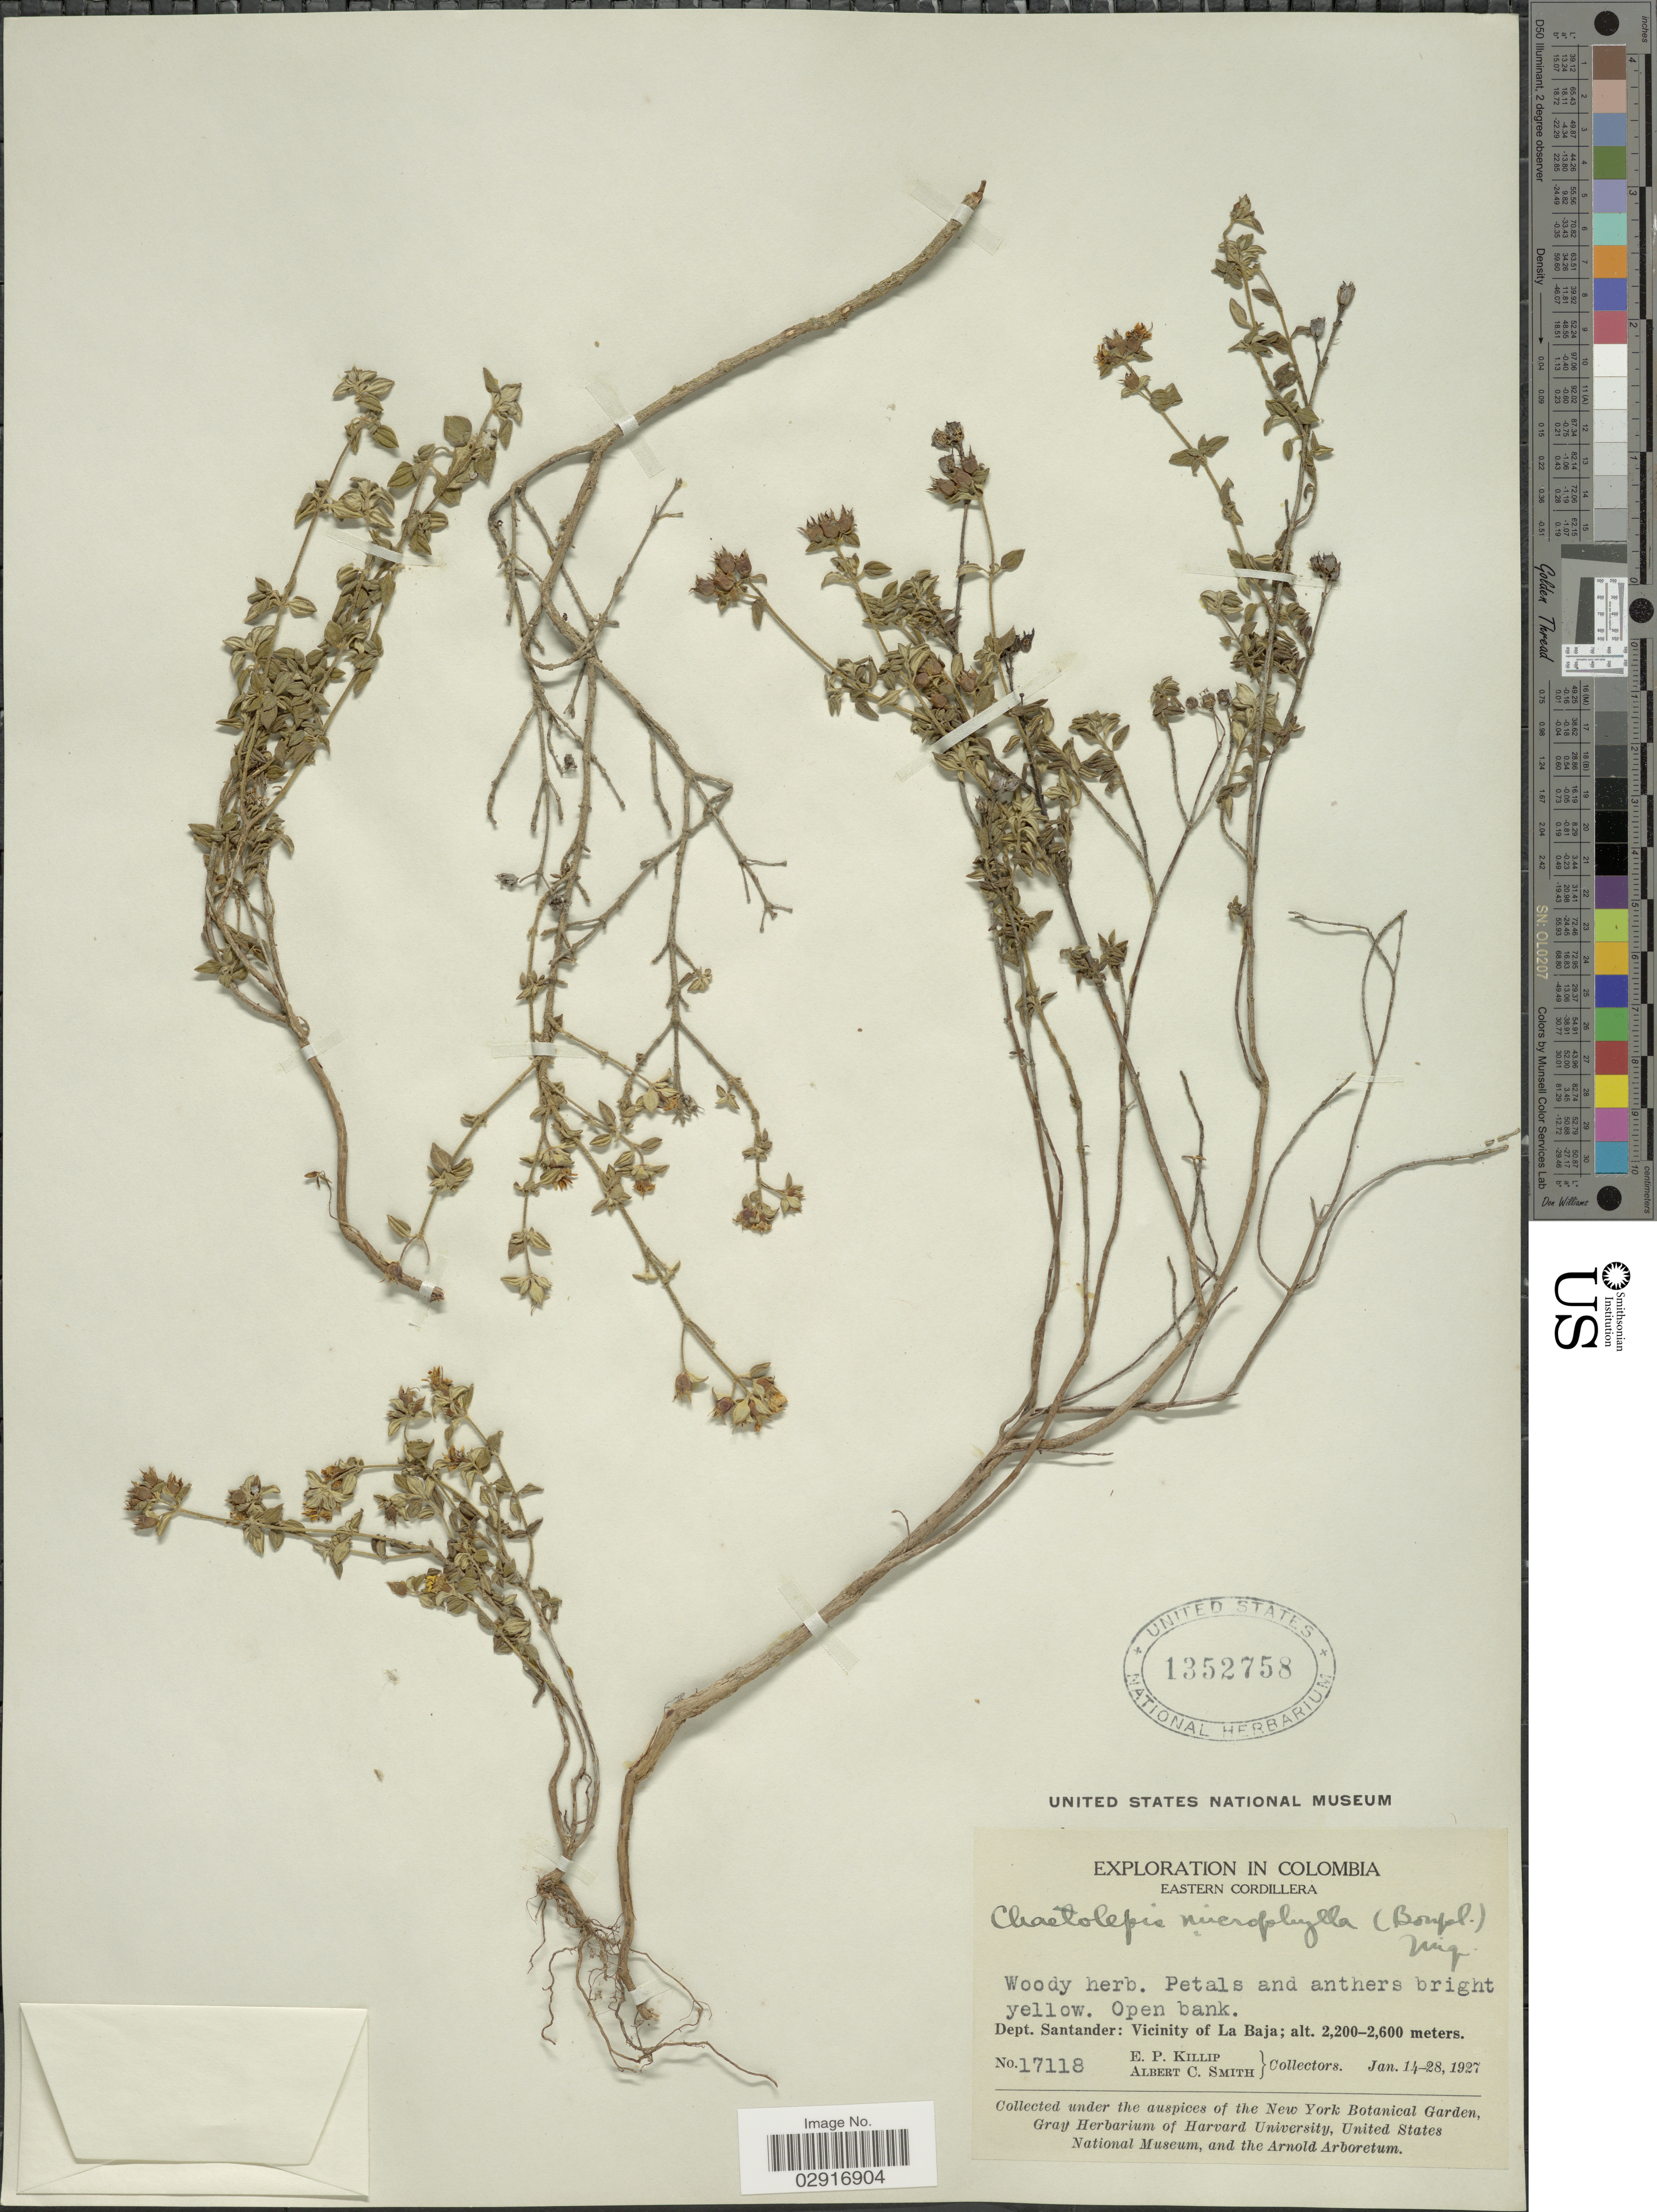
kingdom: Plantae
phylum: Tracheophyta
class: Magnoliopsida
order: Myrtales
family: Melastomataceae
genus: Chaetolepis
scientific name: Chaetolepis microphylla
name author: (Bonpl.) Miq.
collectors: E. P. Killip & A. C. Smith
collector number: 17118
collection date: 1927-01-14/1927-01-28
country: Colombia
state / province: Santander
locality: Eastern Cordillera. Dept. Santander: Vicinity of La Baja.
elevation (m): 2200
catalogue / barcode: US 1352758